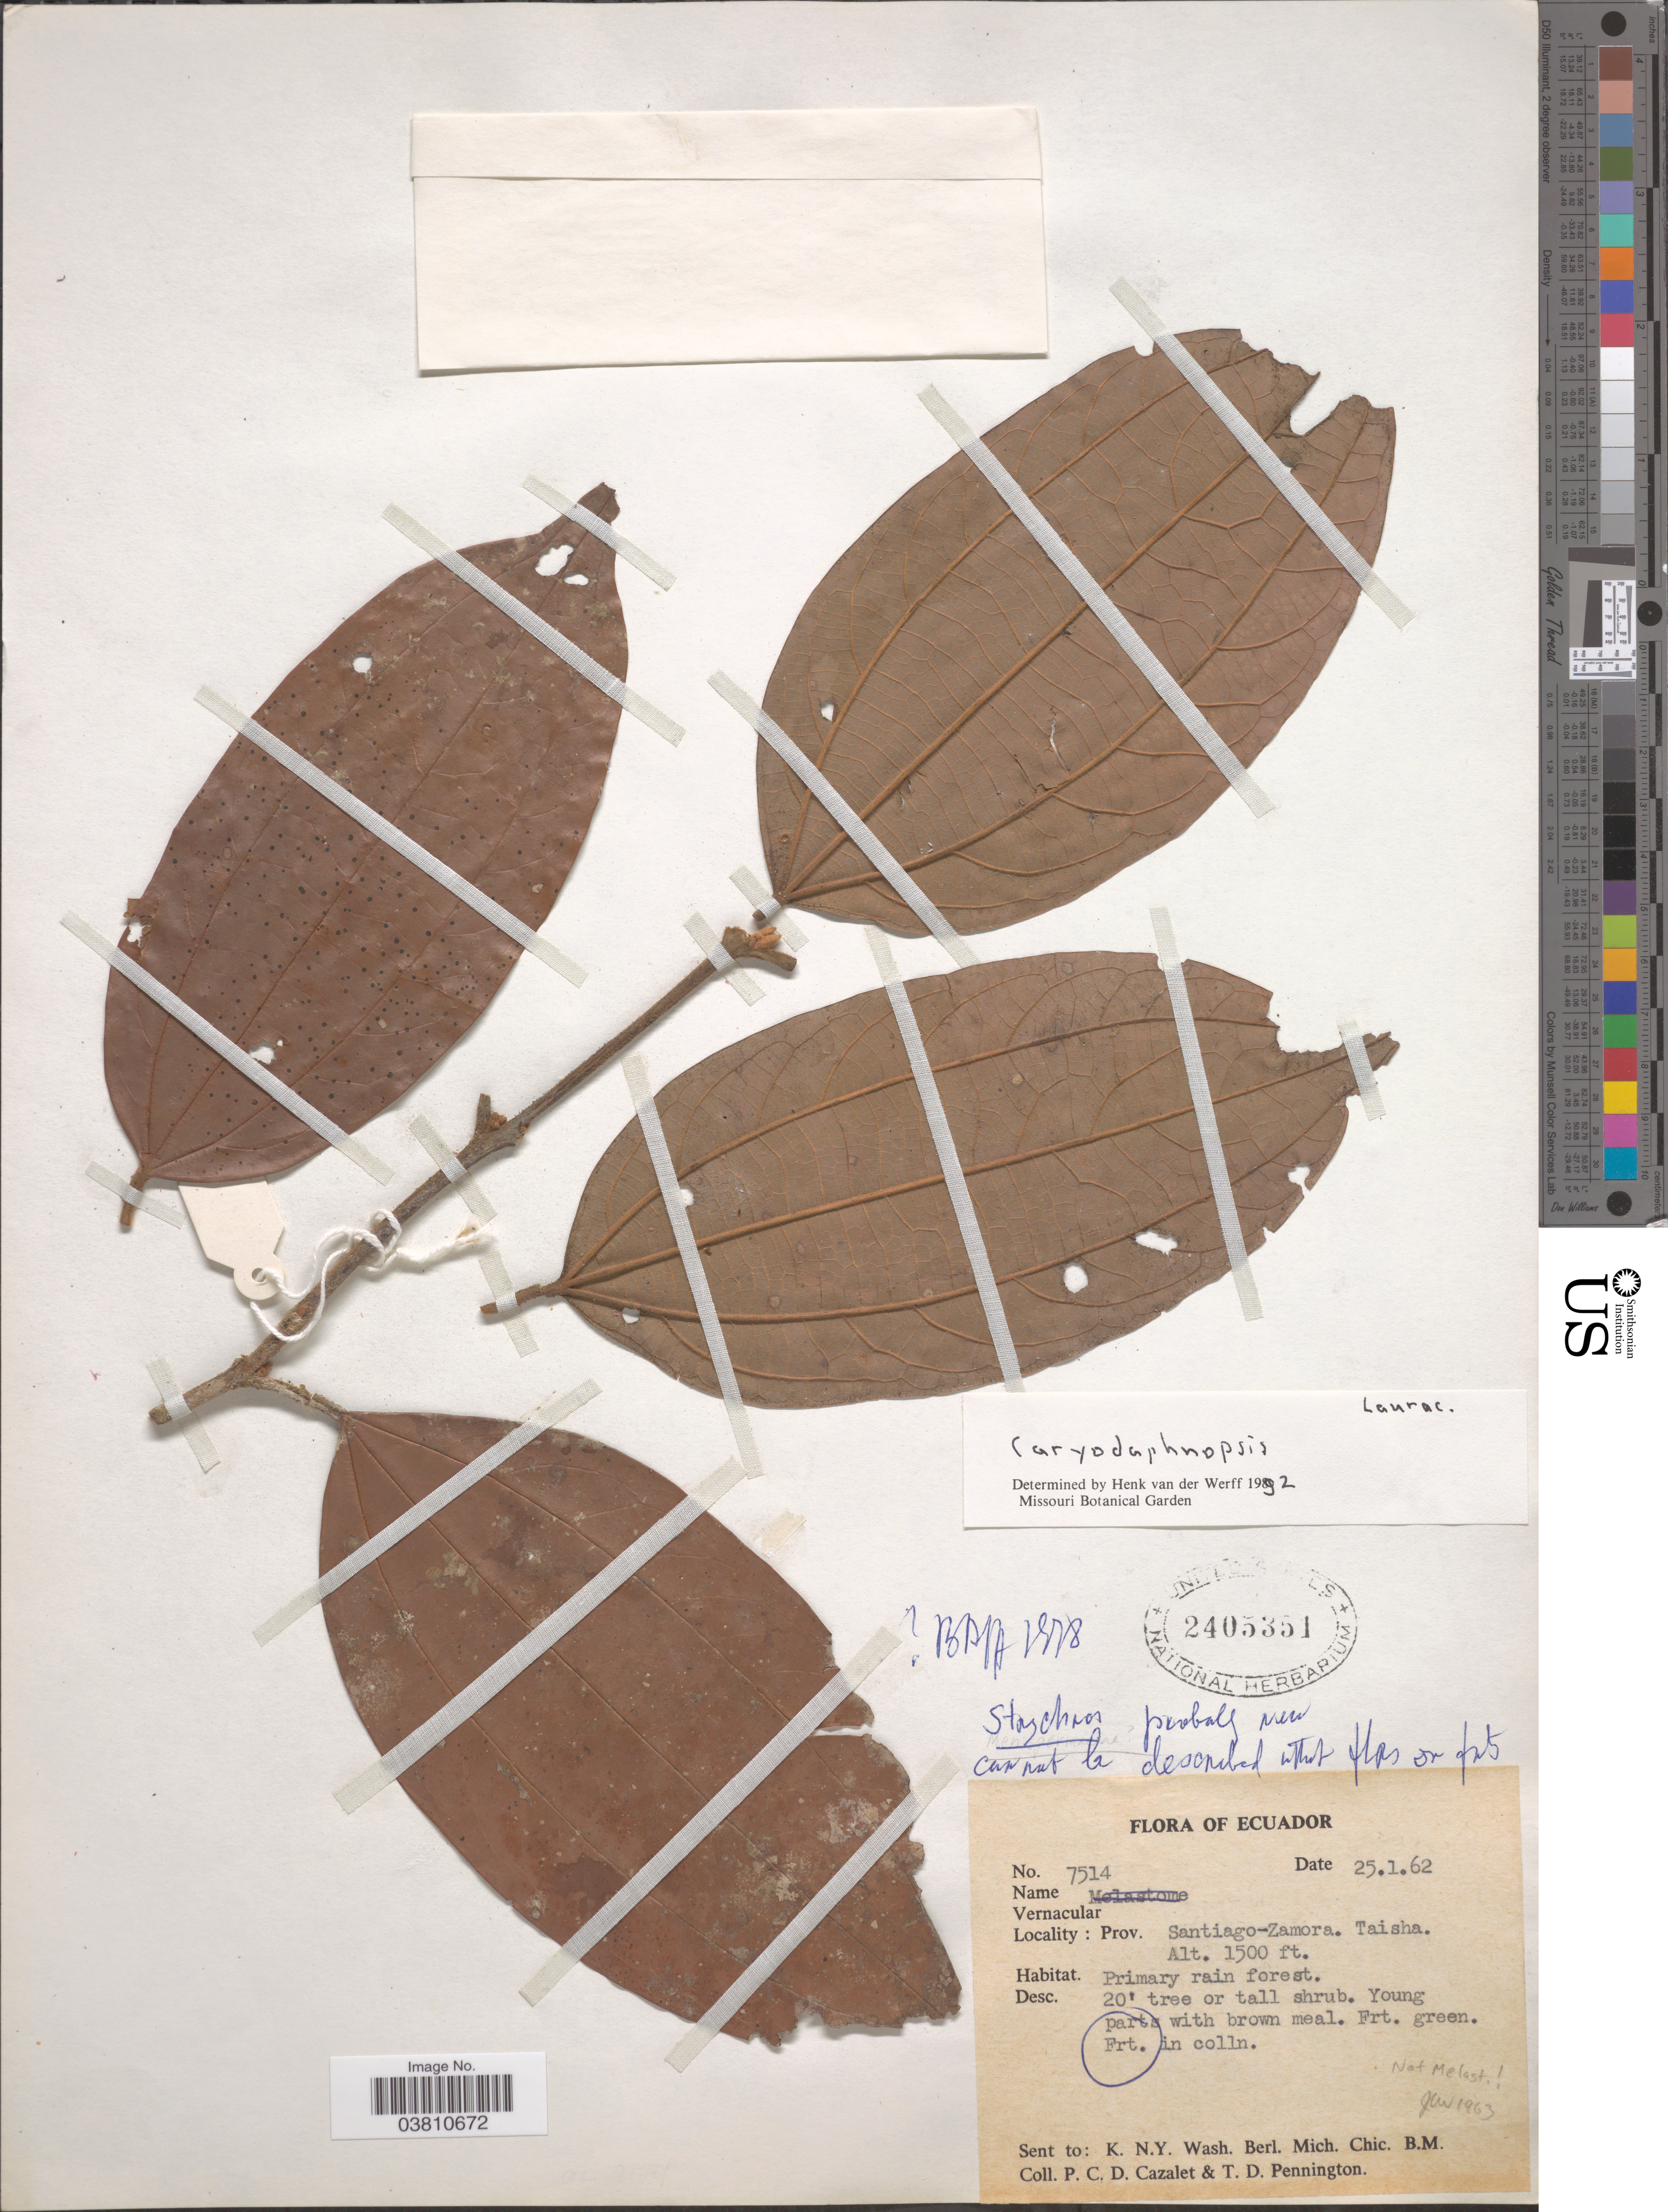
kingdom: Plantae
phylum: Tracheophyta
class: Magnoliopsida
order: Laurales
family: Lauraceae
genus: Caryodaphnopsis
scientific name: Caryodaphnopsis sp.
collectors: P. C. D. Cazalet & T. D. Pennington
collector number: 7514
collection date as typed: Transcribed d/m/y: 25/1/62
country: Ecuador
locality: Prov. Santiago-Zamora. Taisha.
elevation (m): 457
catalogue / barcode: US 2405351